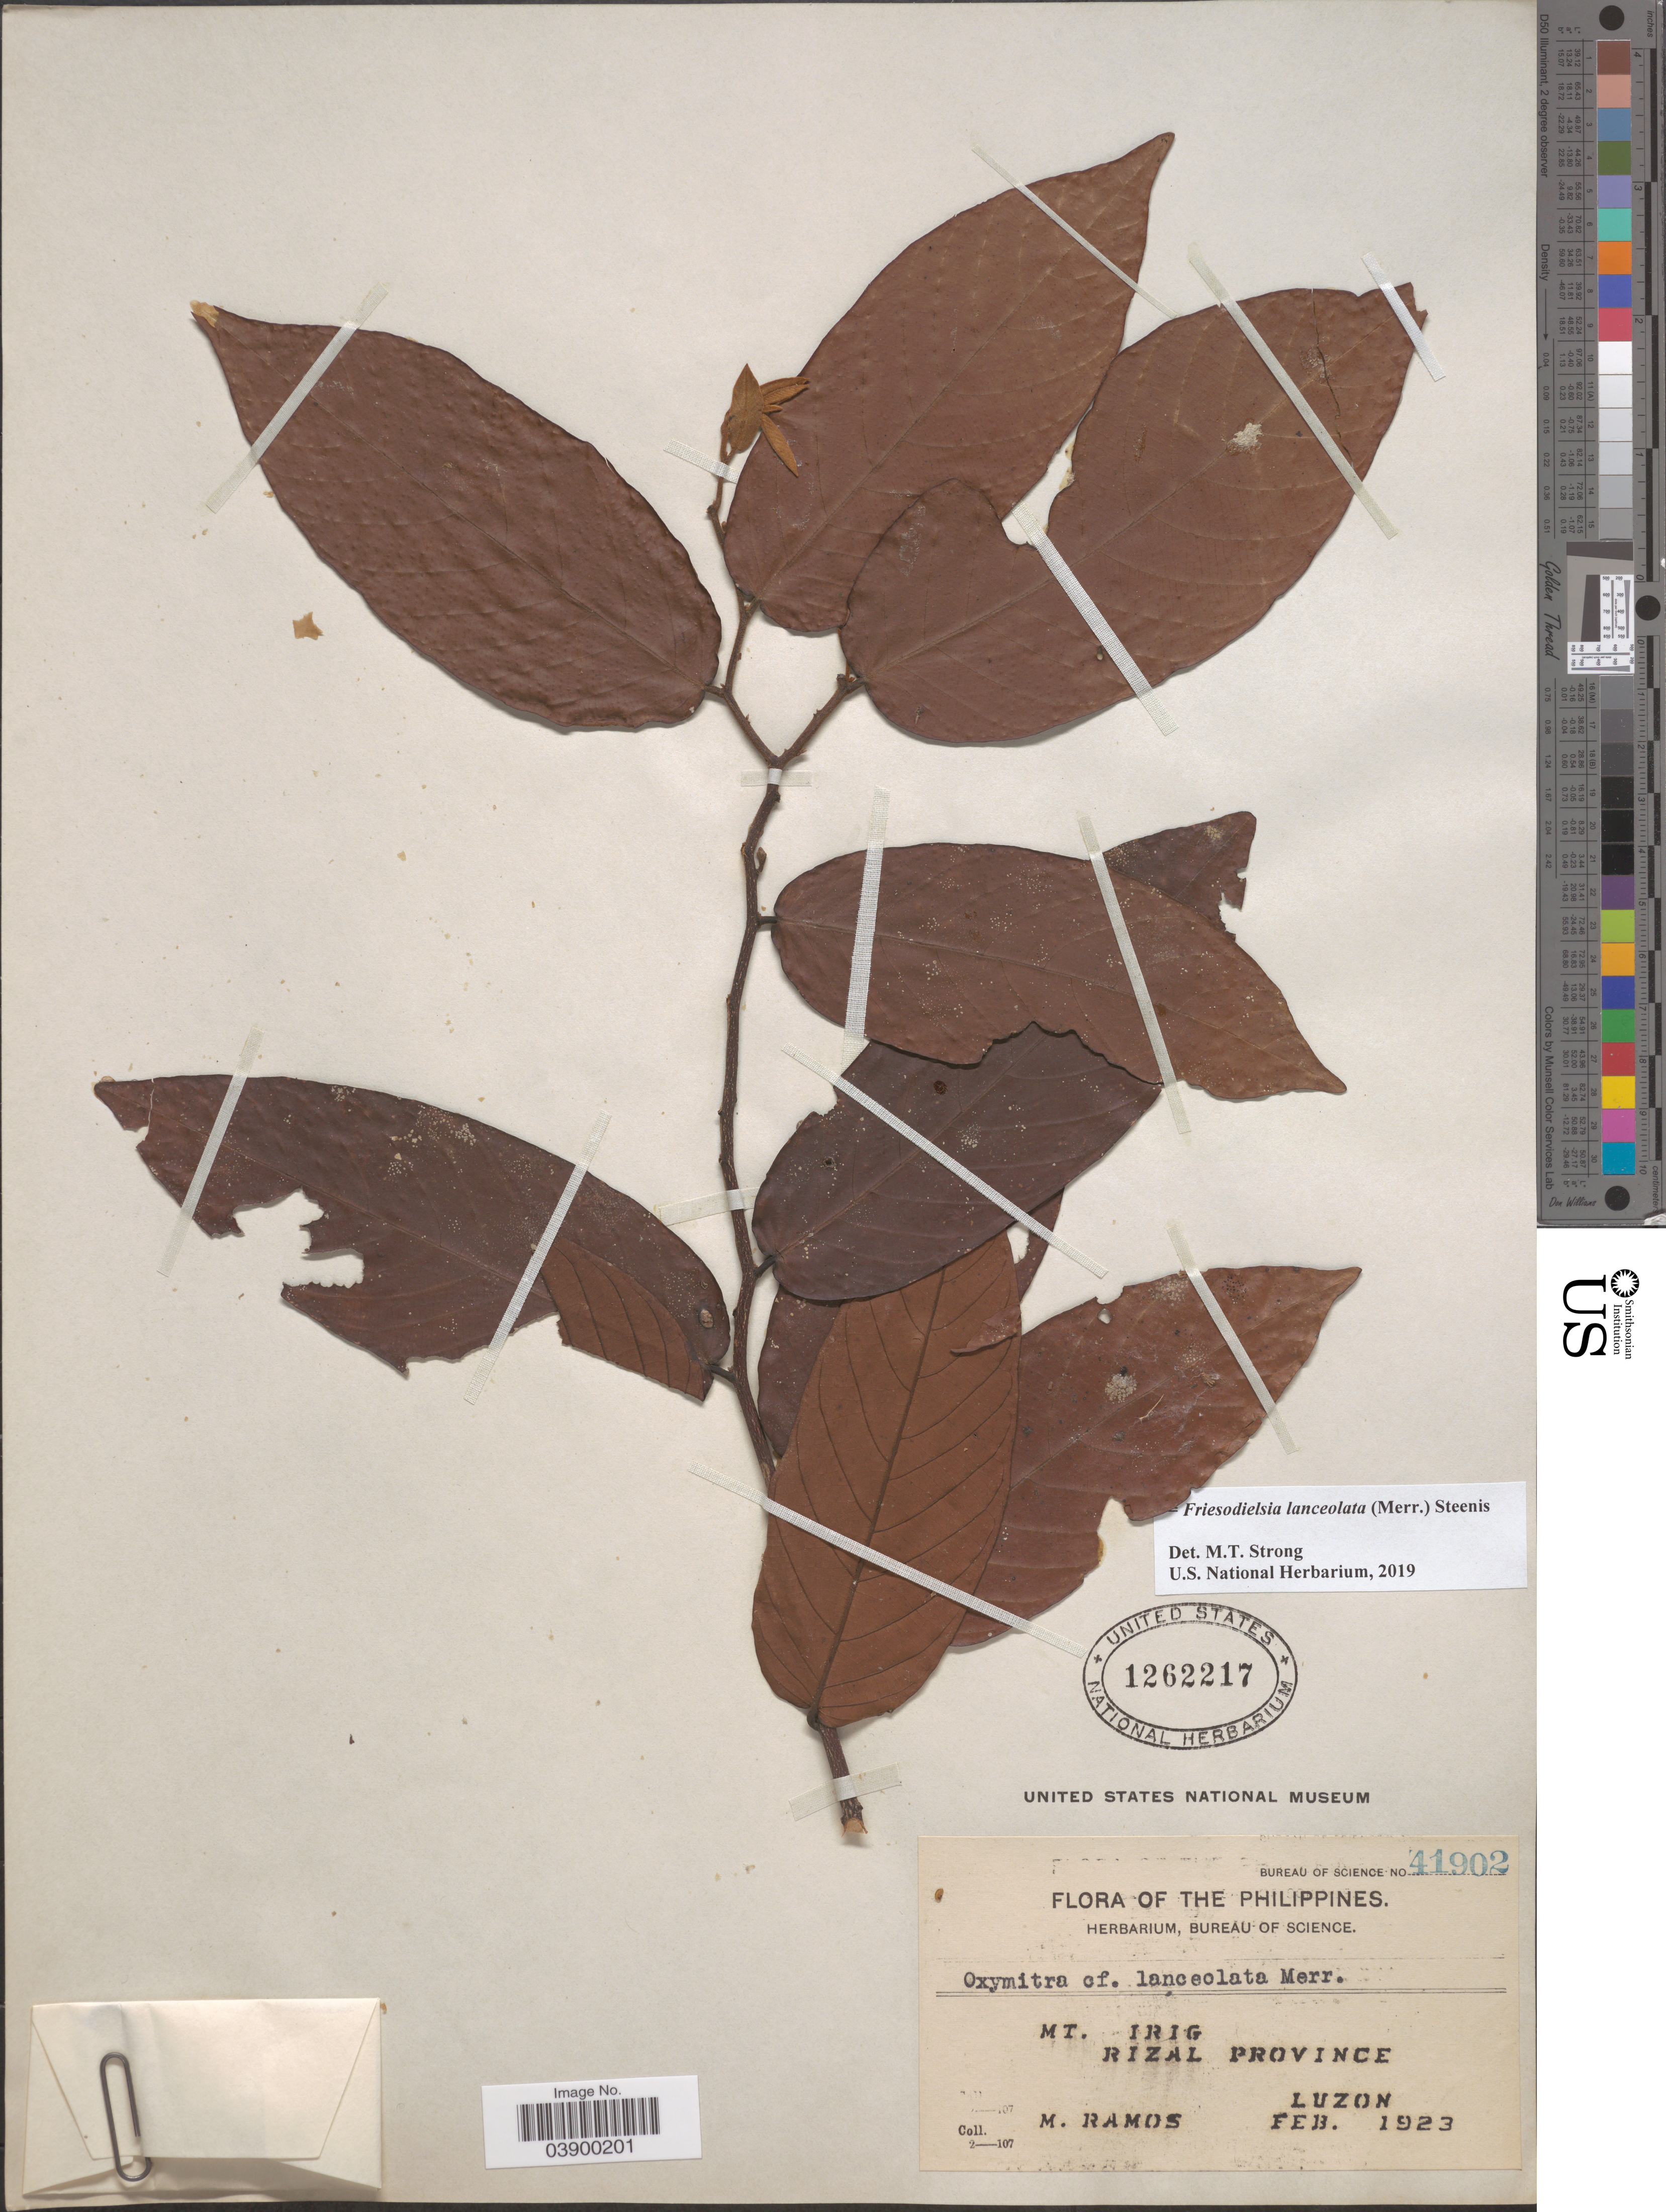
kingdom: Plantae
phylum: Tracheophyta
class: Magnoliopsida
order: Magnoliales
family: Annonaceae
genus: Friesodielsia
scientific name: Friesodielsia lanceolata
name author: (Merr.) Steenis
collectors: M. Ramos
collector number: Bureau of Science 41902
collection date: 1923-02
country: Philippines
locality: Mt. Irig. Rizal Province. Luzon.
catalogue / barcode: US 1262217